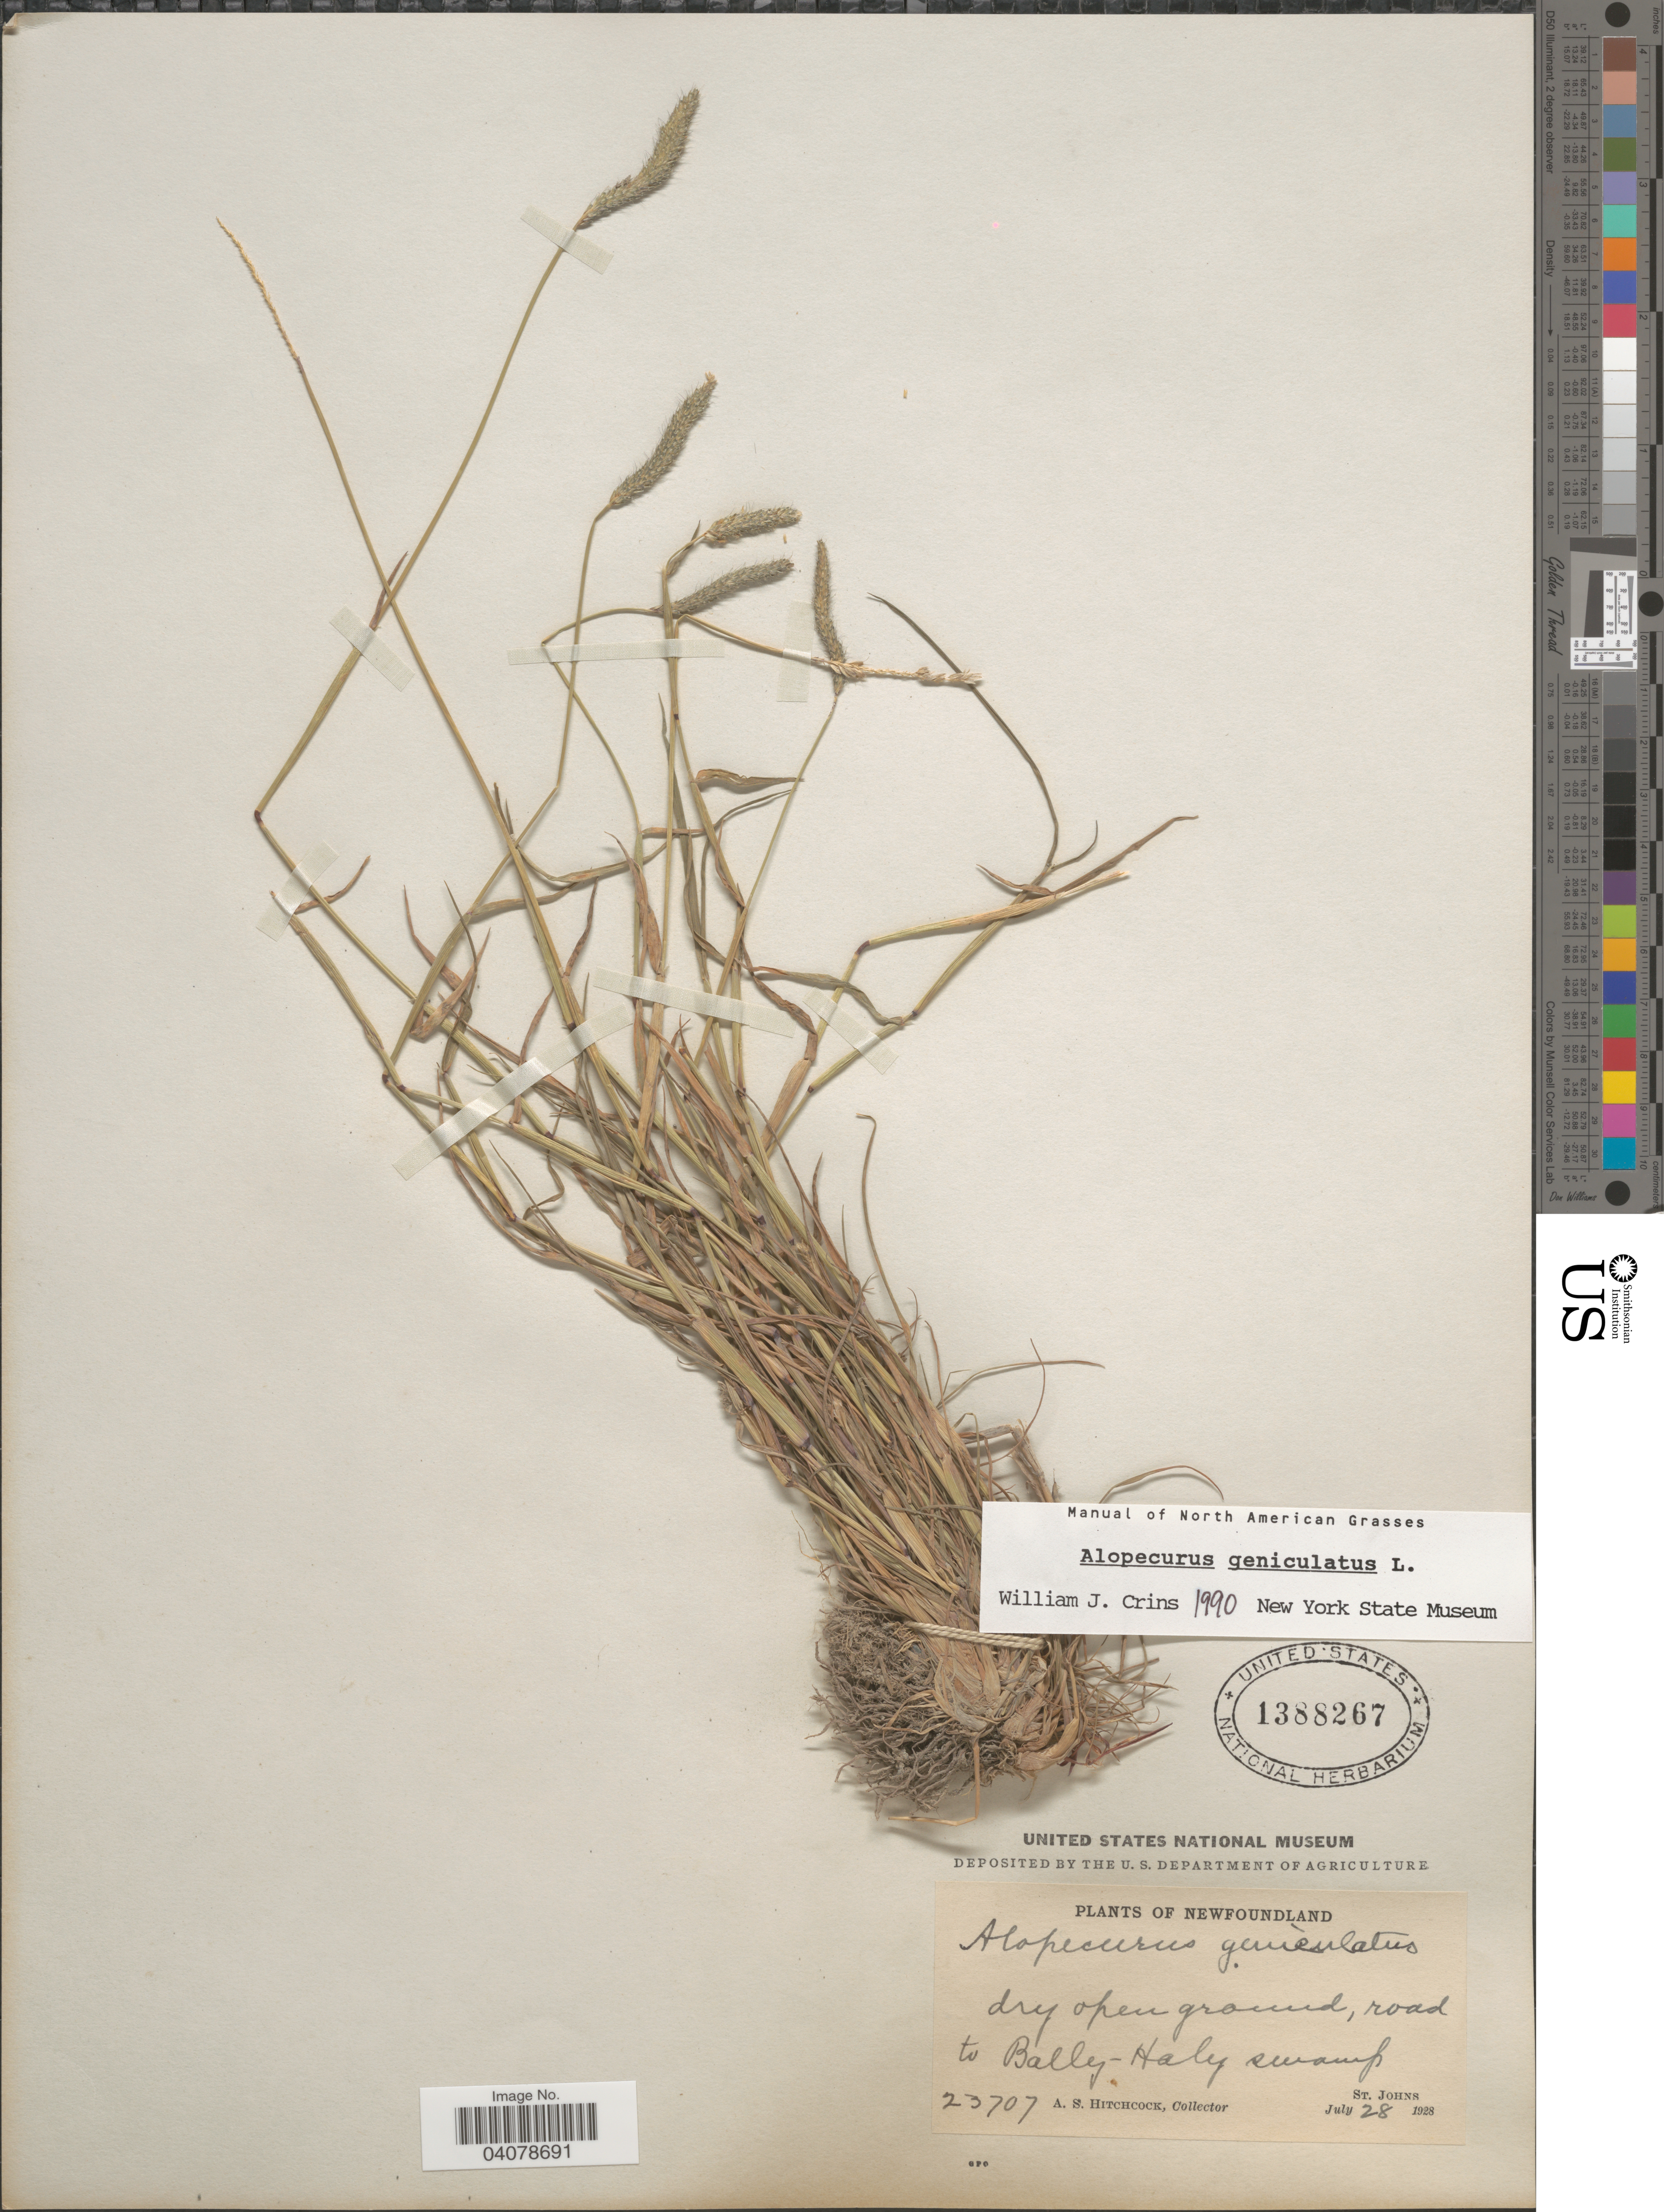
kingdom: Plantae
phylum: Tracheophyta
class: Liliopsida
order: Poales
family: Poaceae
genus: Alopecurus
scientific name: Alopecurus geniculatus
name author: L.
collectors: A. S. Hitchcock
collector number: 23707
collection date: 1928-07-28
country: Canada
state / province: Newfoundland and Labrador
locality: Road to Bally-Haly swamp. St. Johns.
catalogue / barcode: US 1388267